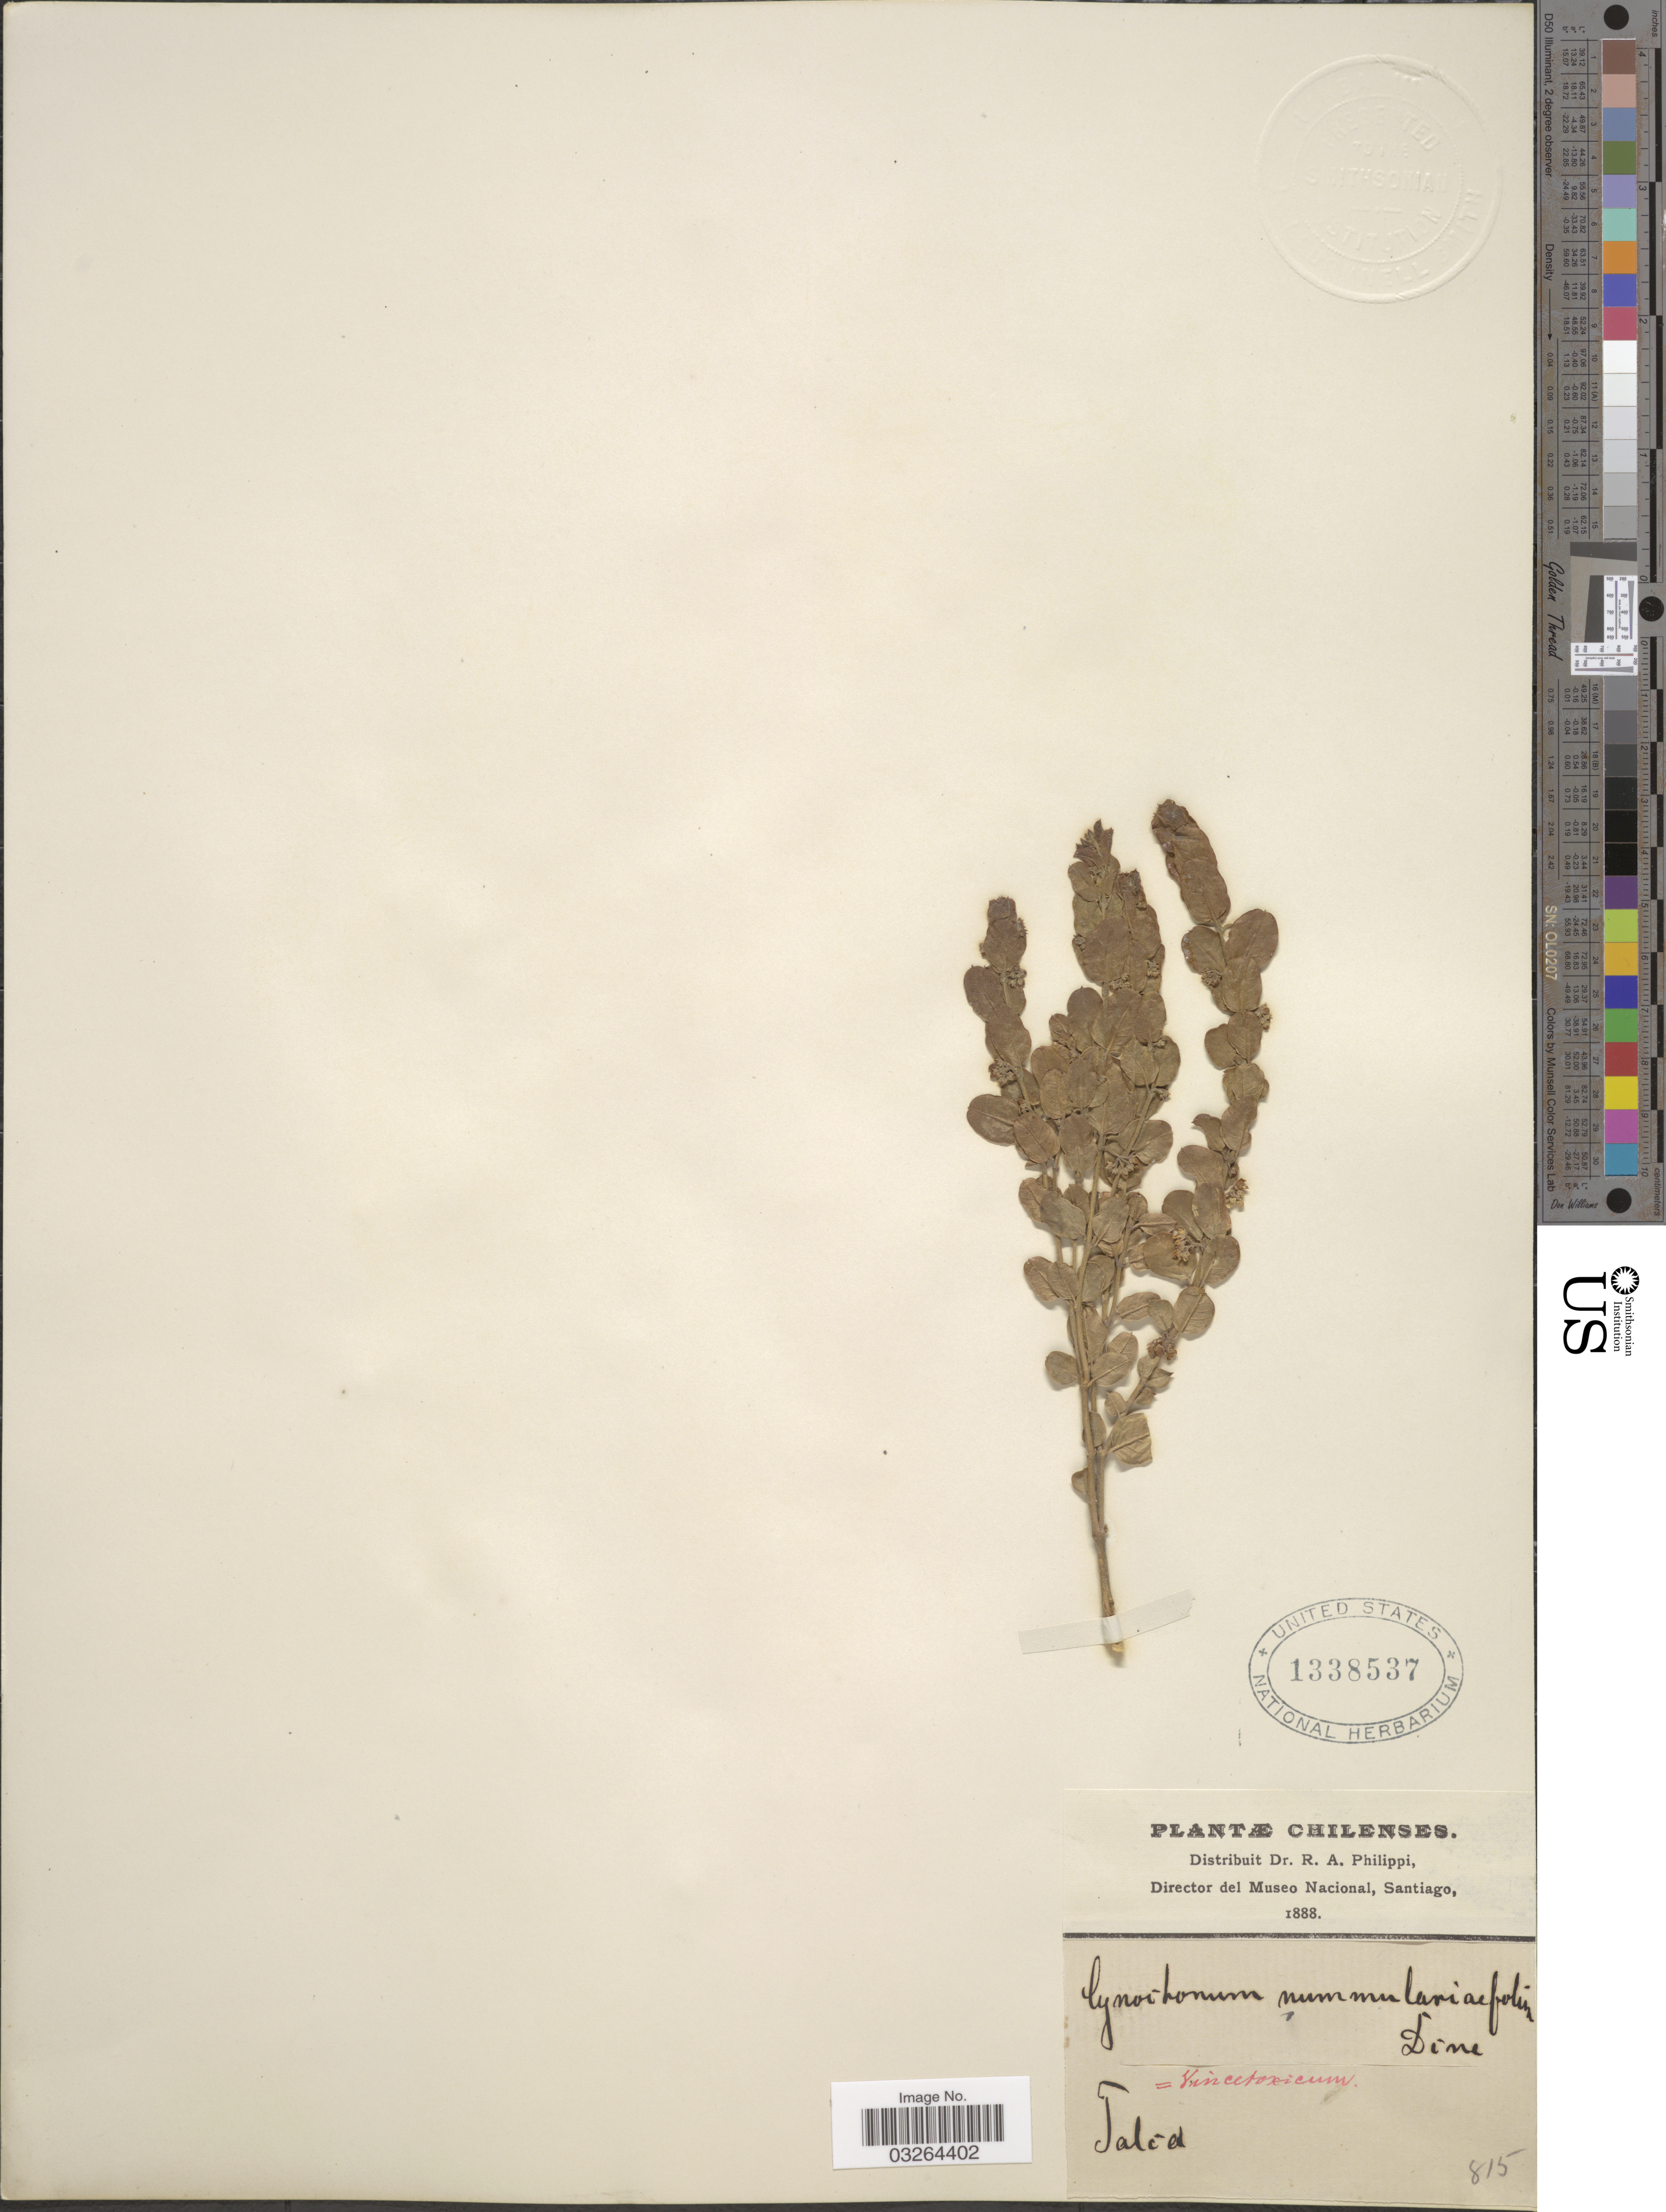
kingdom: Plantae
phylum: Tracheophyta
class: Magnoliopsida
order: Gentianales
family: Apocynaceae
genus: Cynanchum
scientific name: Cynanchum nummulariifolium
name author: Hook. & Arn.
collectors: ex. herb. R.A. Philippi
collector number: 815?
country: Chile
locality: Talca.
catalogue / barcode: US 1338537